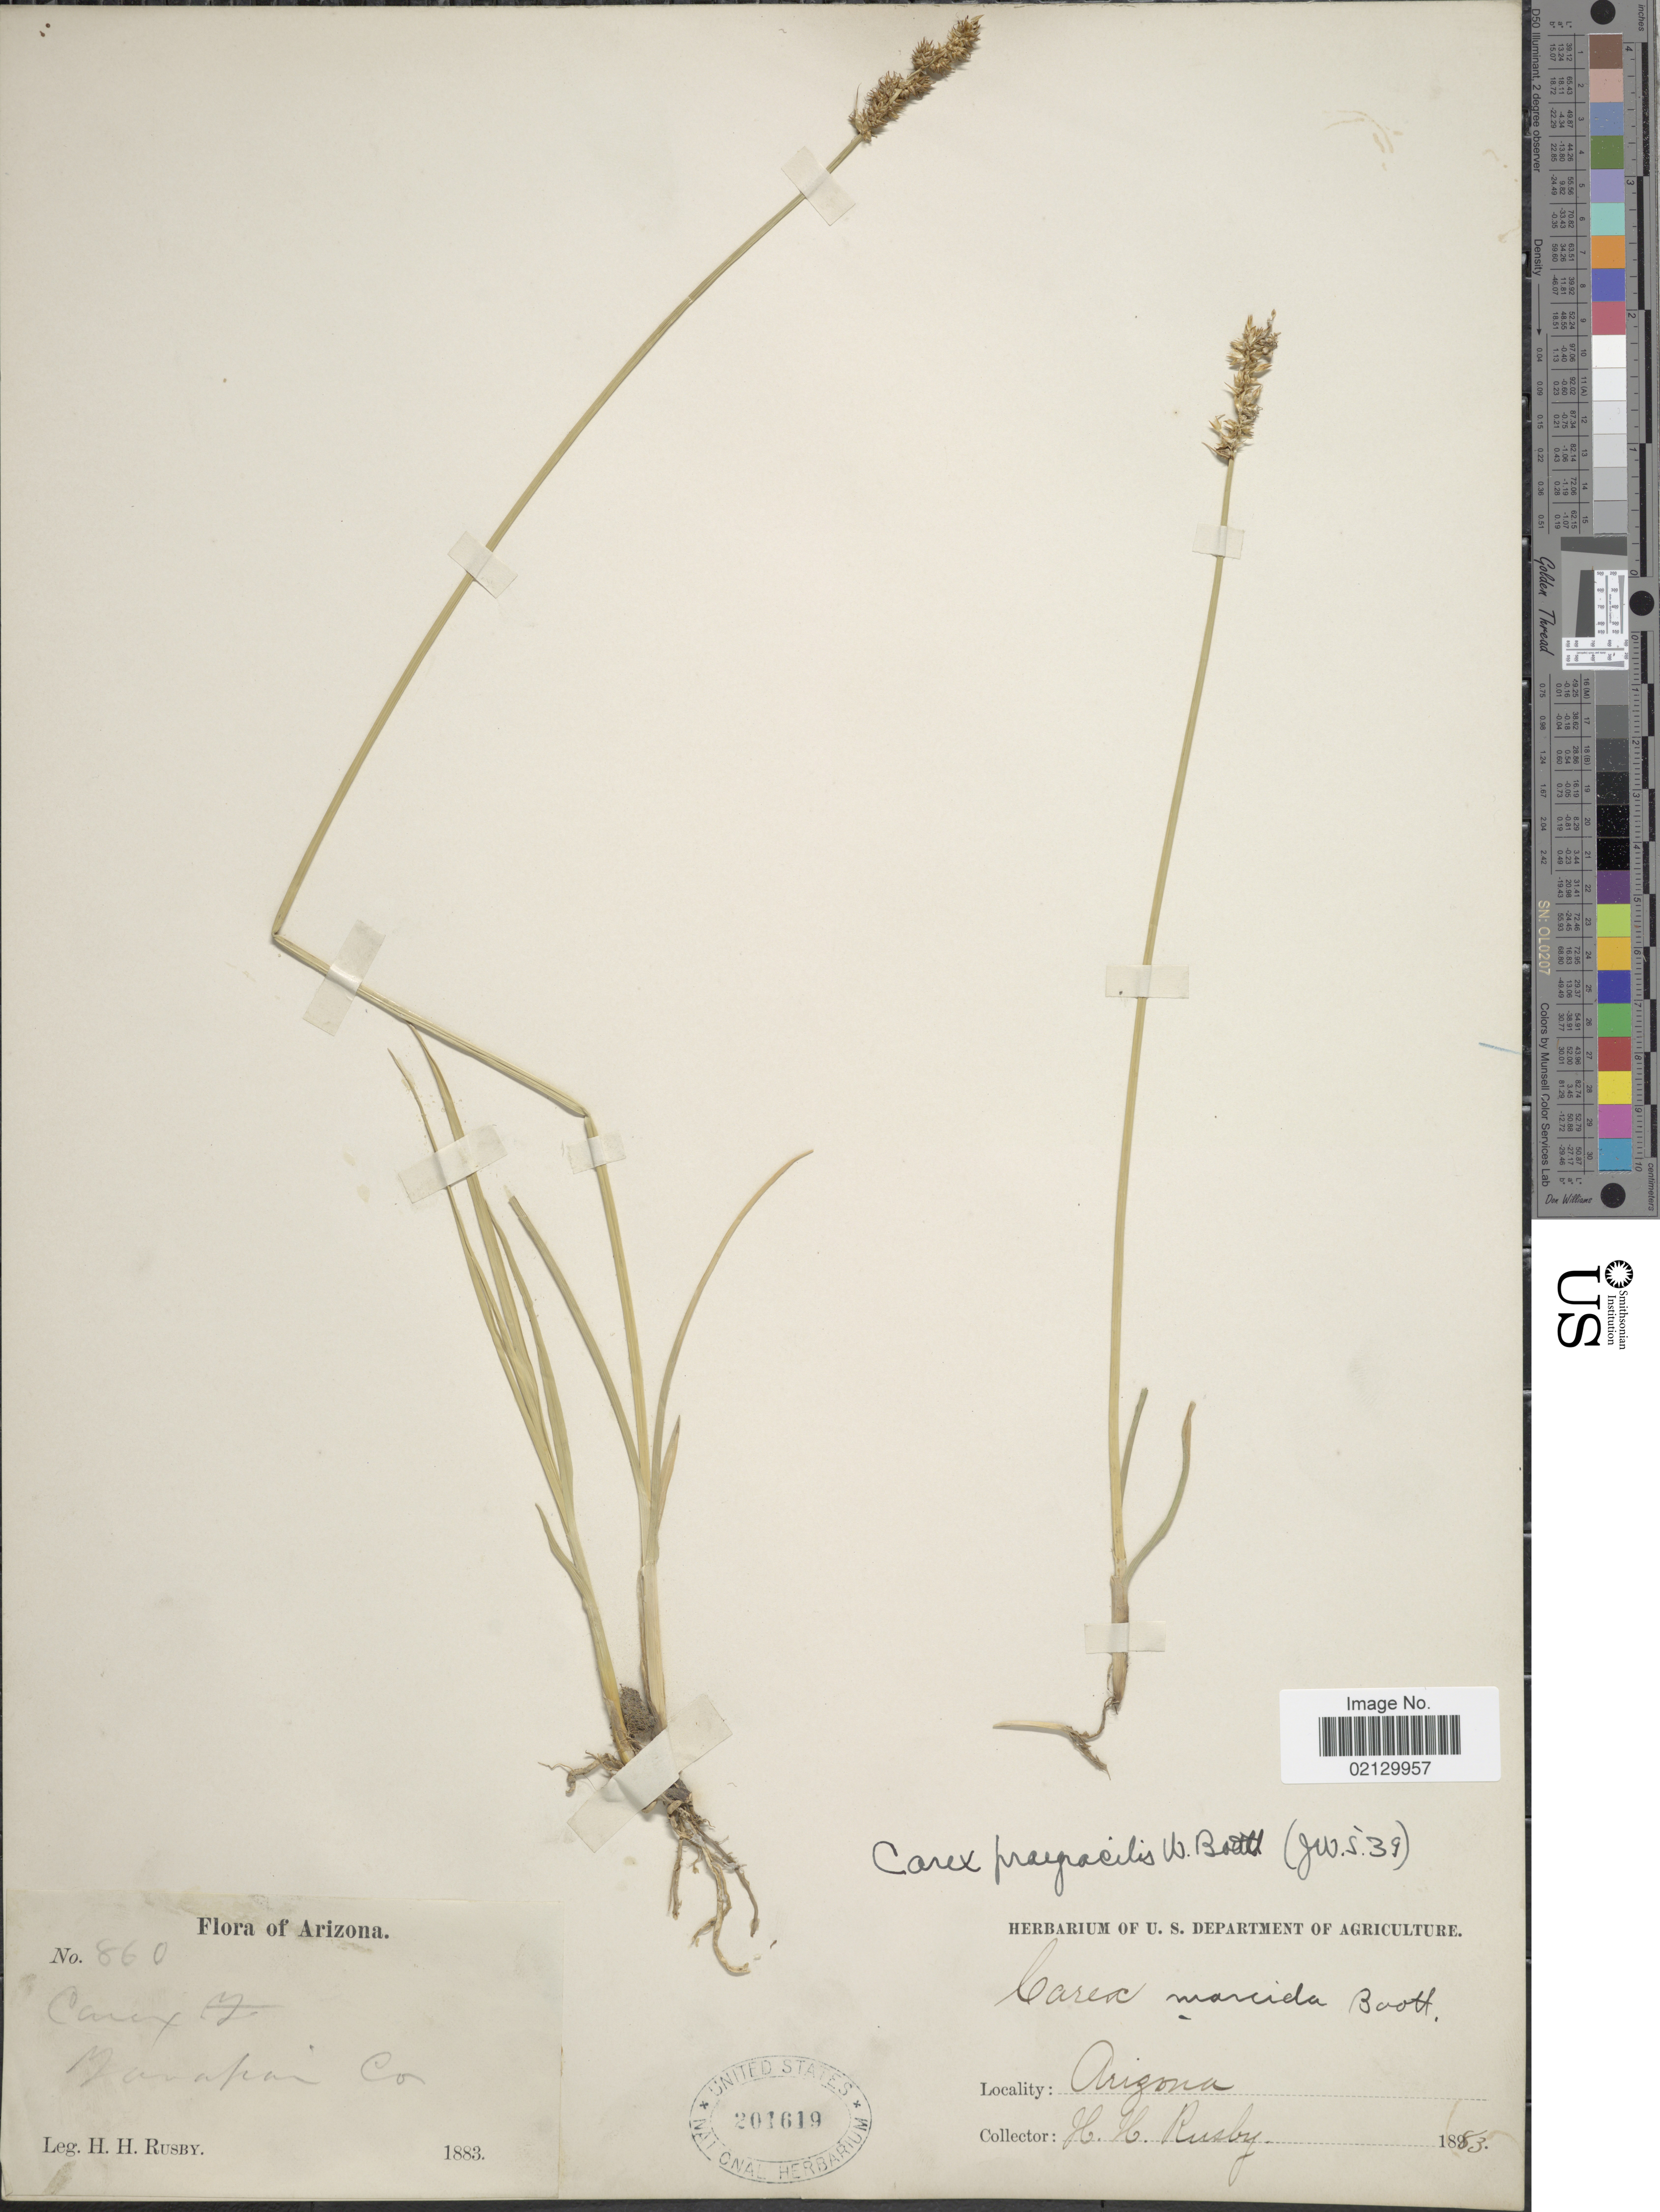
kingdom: Plantae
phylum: Tracheophyta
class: Liliopsida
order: Poales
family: Cyperaceae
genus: Carex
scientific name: Carex praegracilis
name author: W. Boott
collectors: H. H. Rusby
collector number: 860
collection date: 1883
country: United States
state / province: Arizona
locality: Yavapai Co.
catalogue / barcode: US 201619